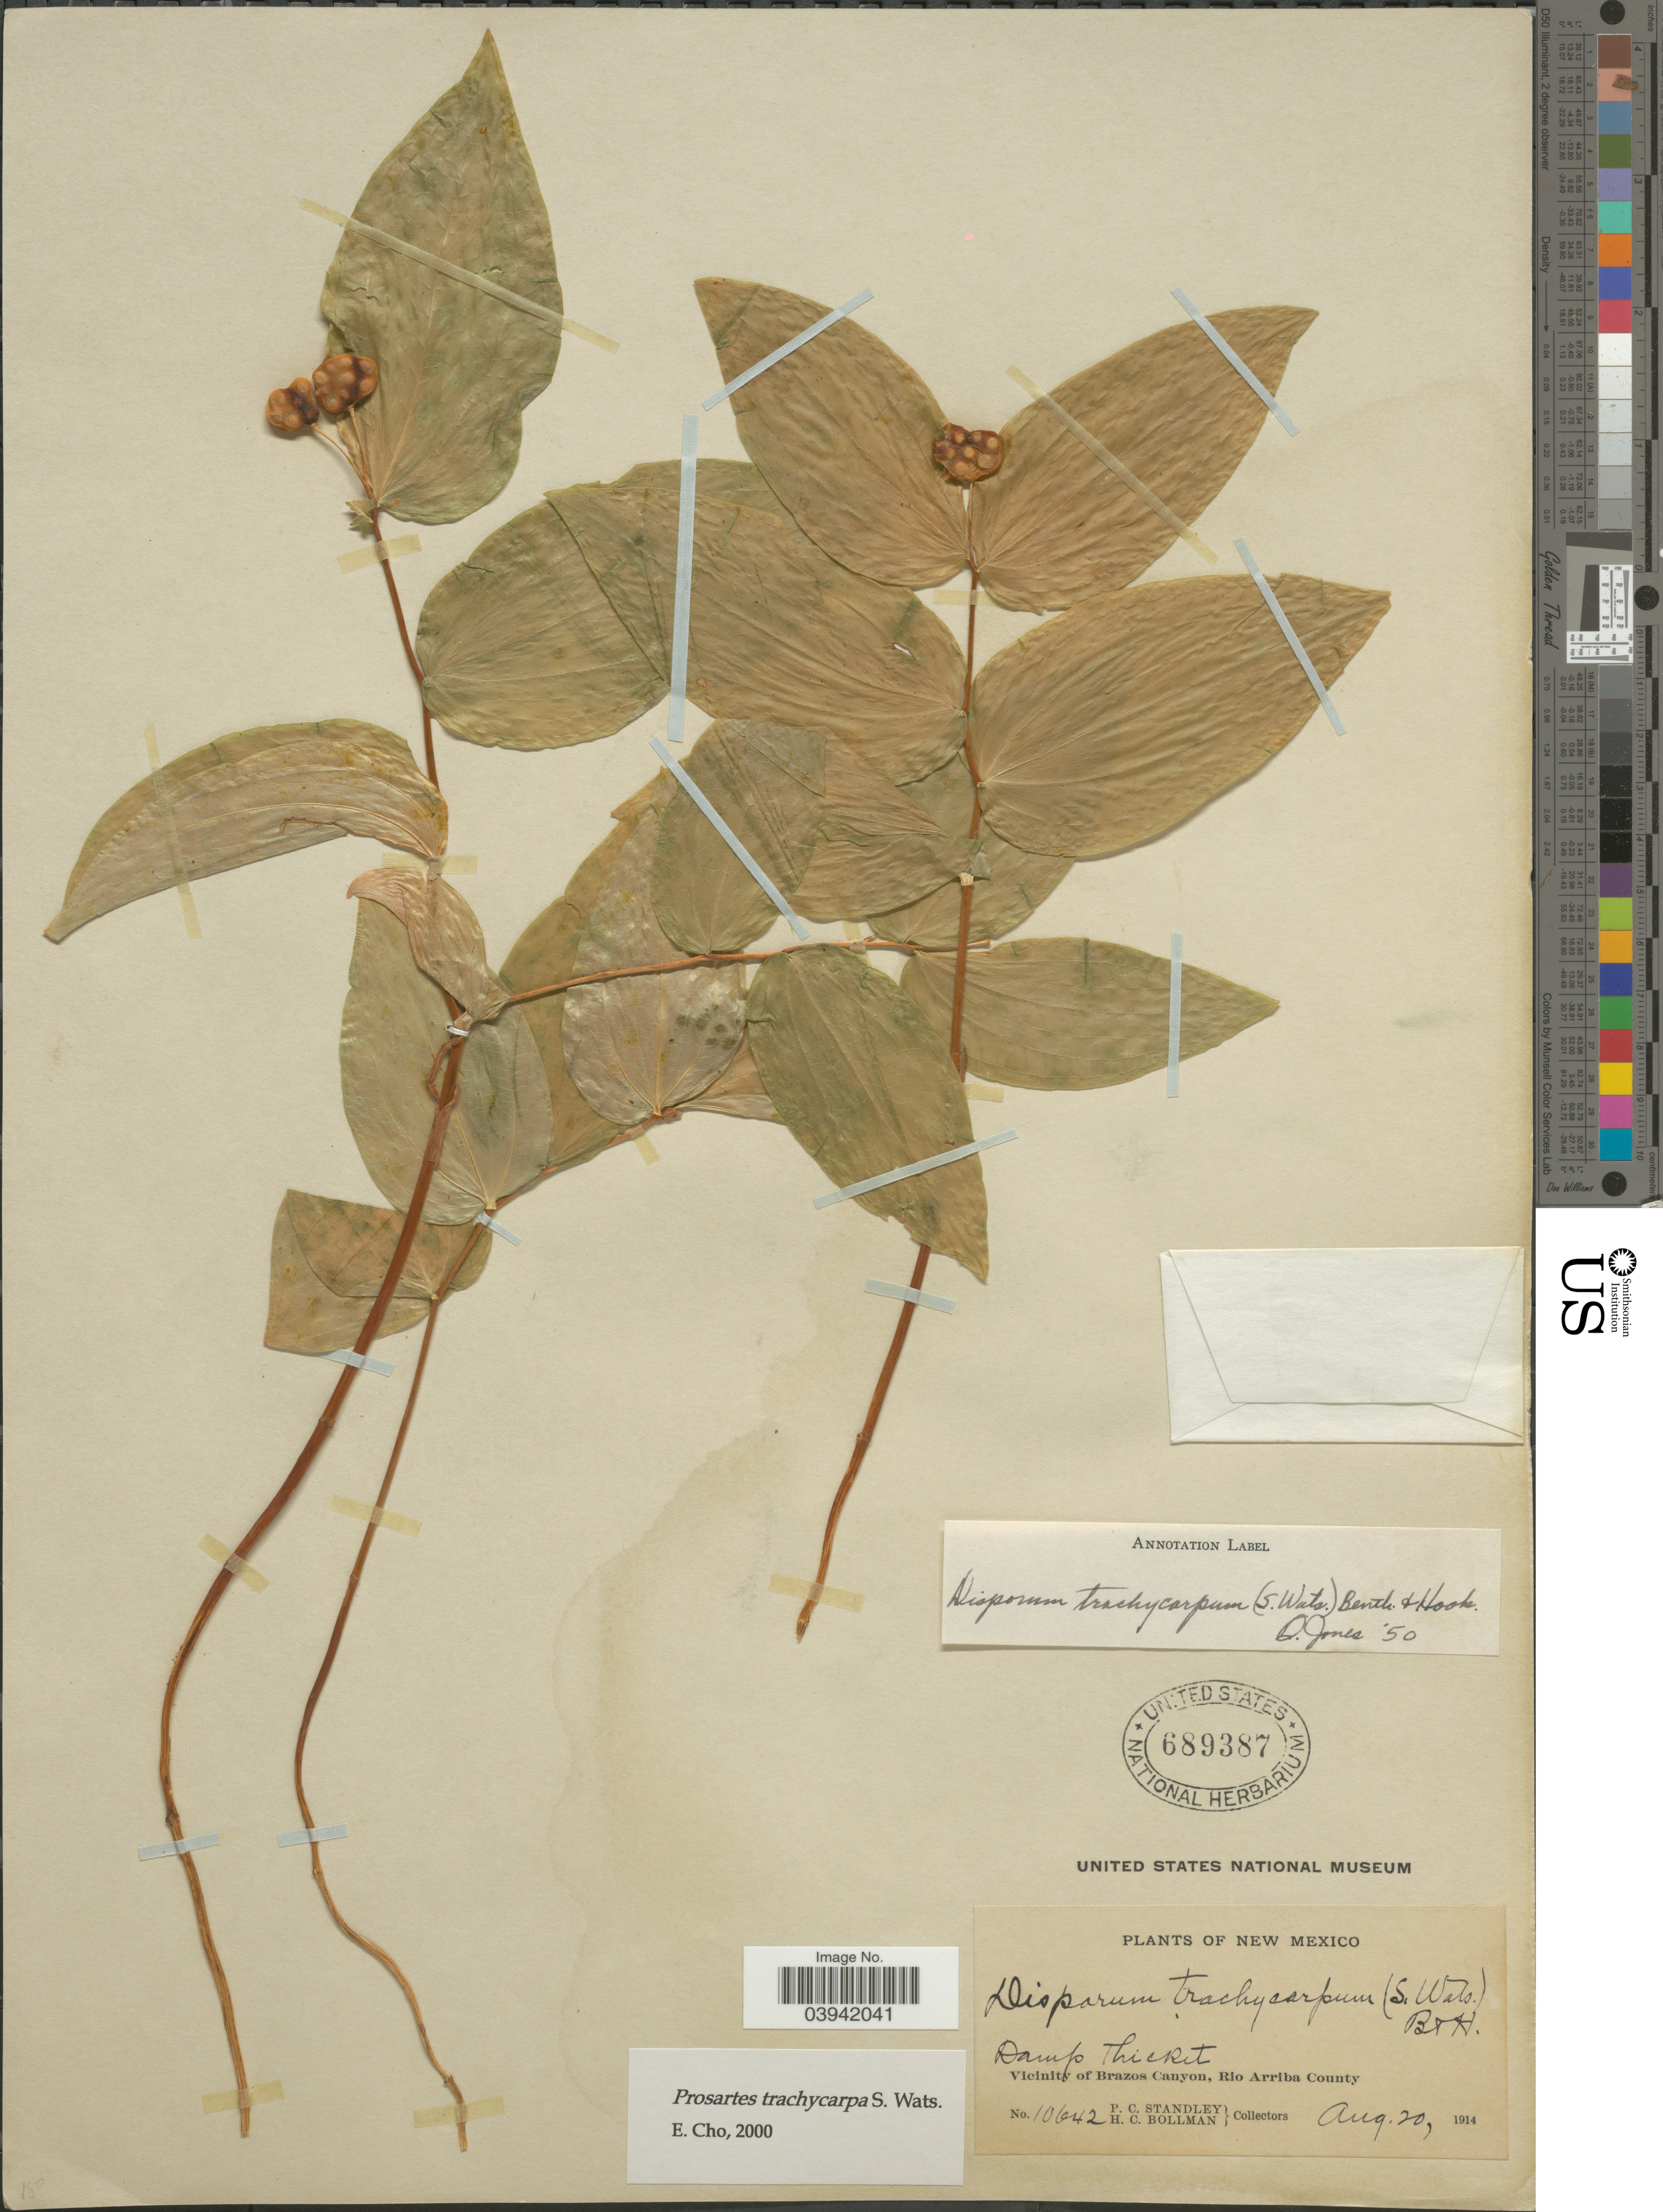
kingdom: Plantae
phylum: Tracheophyta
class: Liliopsida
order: Liliales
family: Liliaceae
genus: Prosartes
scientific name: Prosartes trachycarpa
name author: S. Watson in C. King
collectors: P. C. Standley & H. C. Bollman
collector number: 10642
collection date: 1914-08-20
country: United States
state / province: New Mexico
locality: Vicinity of Brazos Canyon, Rio Arriba County.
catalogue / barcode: US 689387